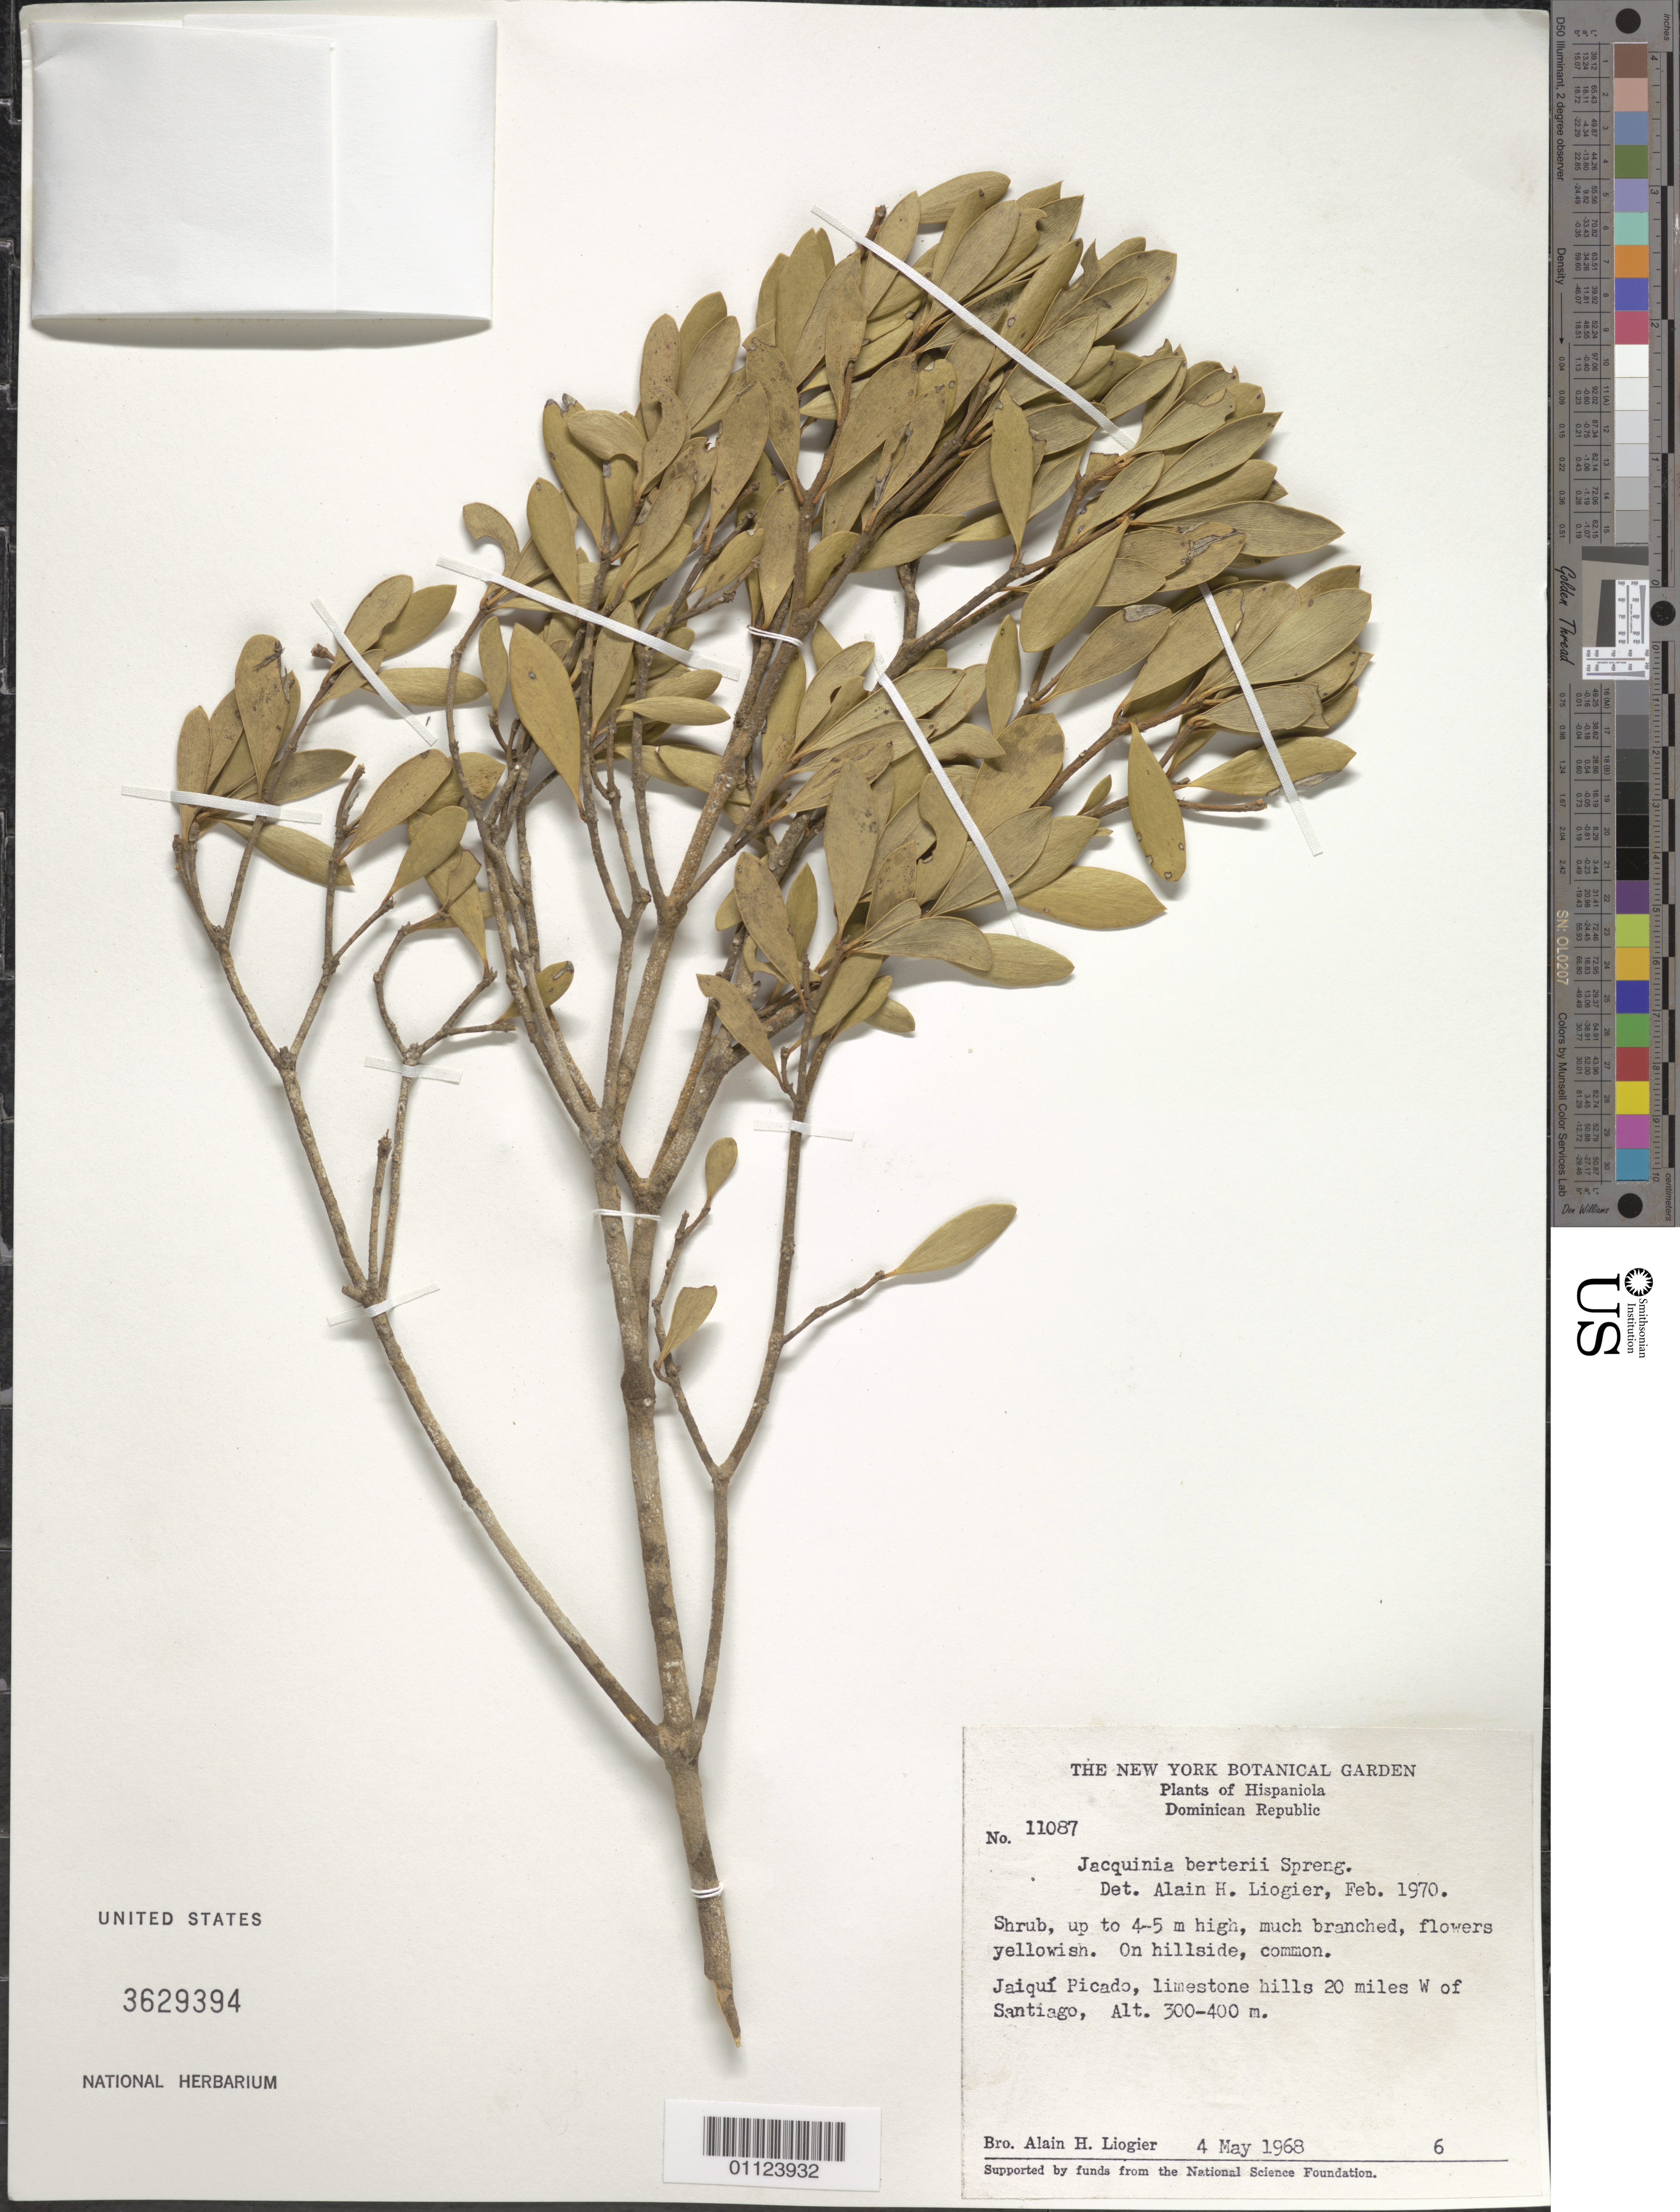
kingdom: Plantae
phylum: Tracheophyta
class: Magnoliopsida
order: Ericales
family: Primulaceae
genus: Jacquinia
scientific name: Jacquinia berteroi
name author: Spreng.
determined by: Liogier, Alain H.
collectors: A. H. Liogier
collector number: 11087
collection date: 1968-05-04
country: Dominican Republic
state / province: Santiago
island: Hispaniola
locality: Santiago, 20 miles W.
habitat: On hillside; common.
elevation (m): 300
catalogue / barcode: US 3629394